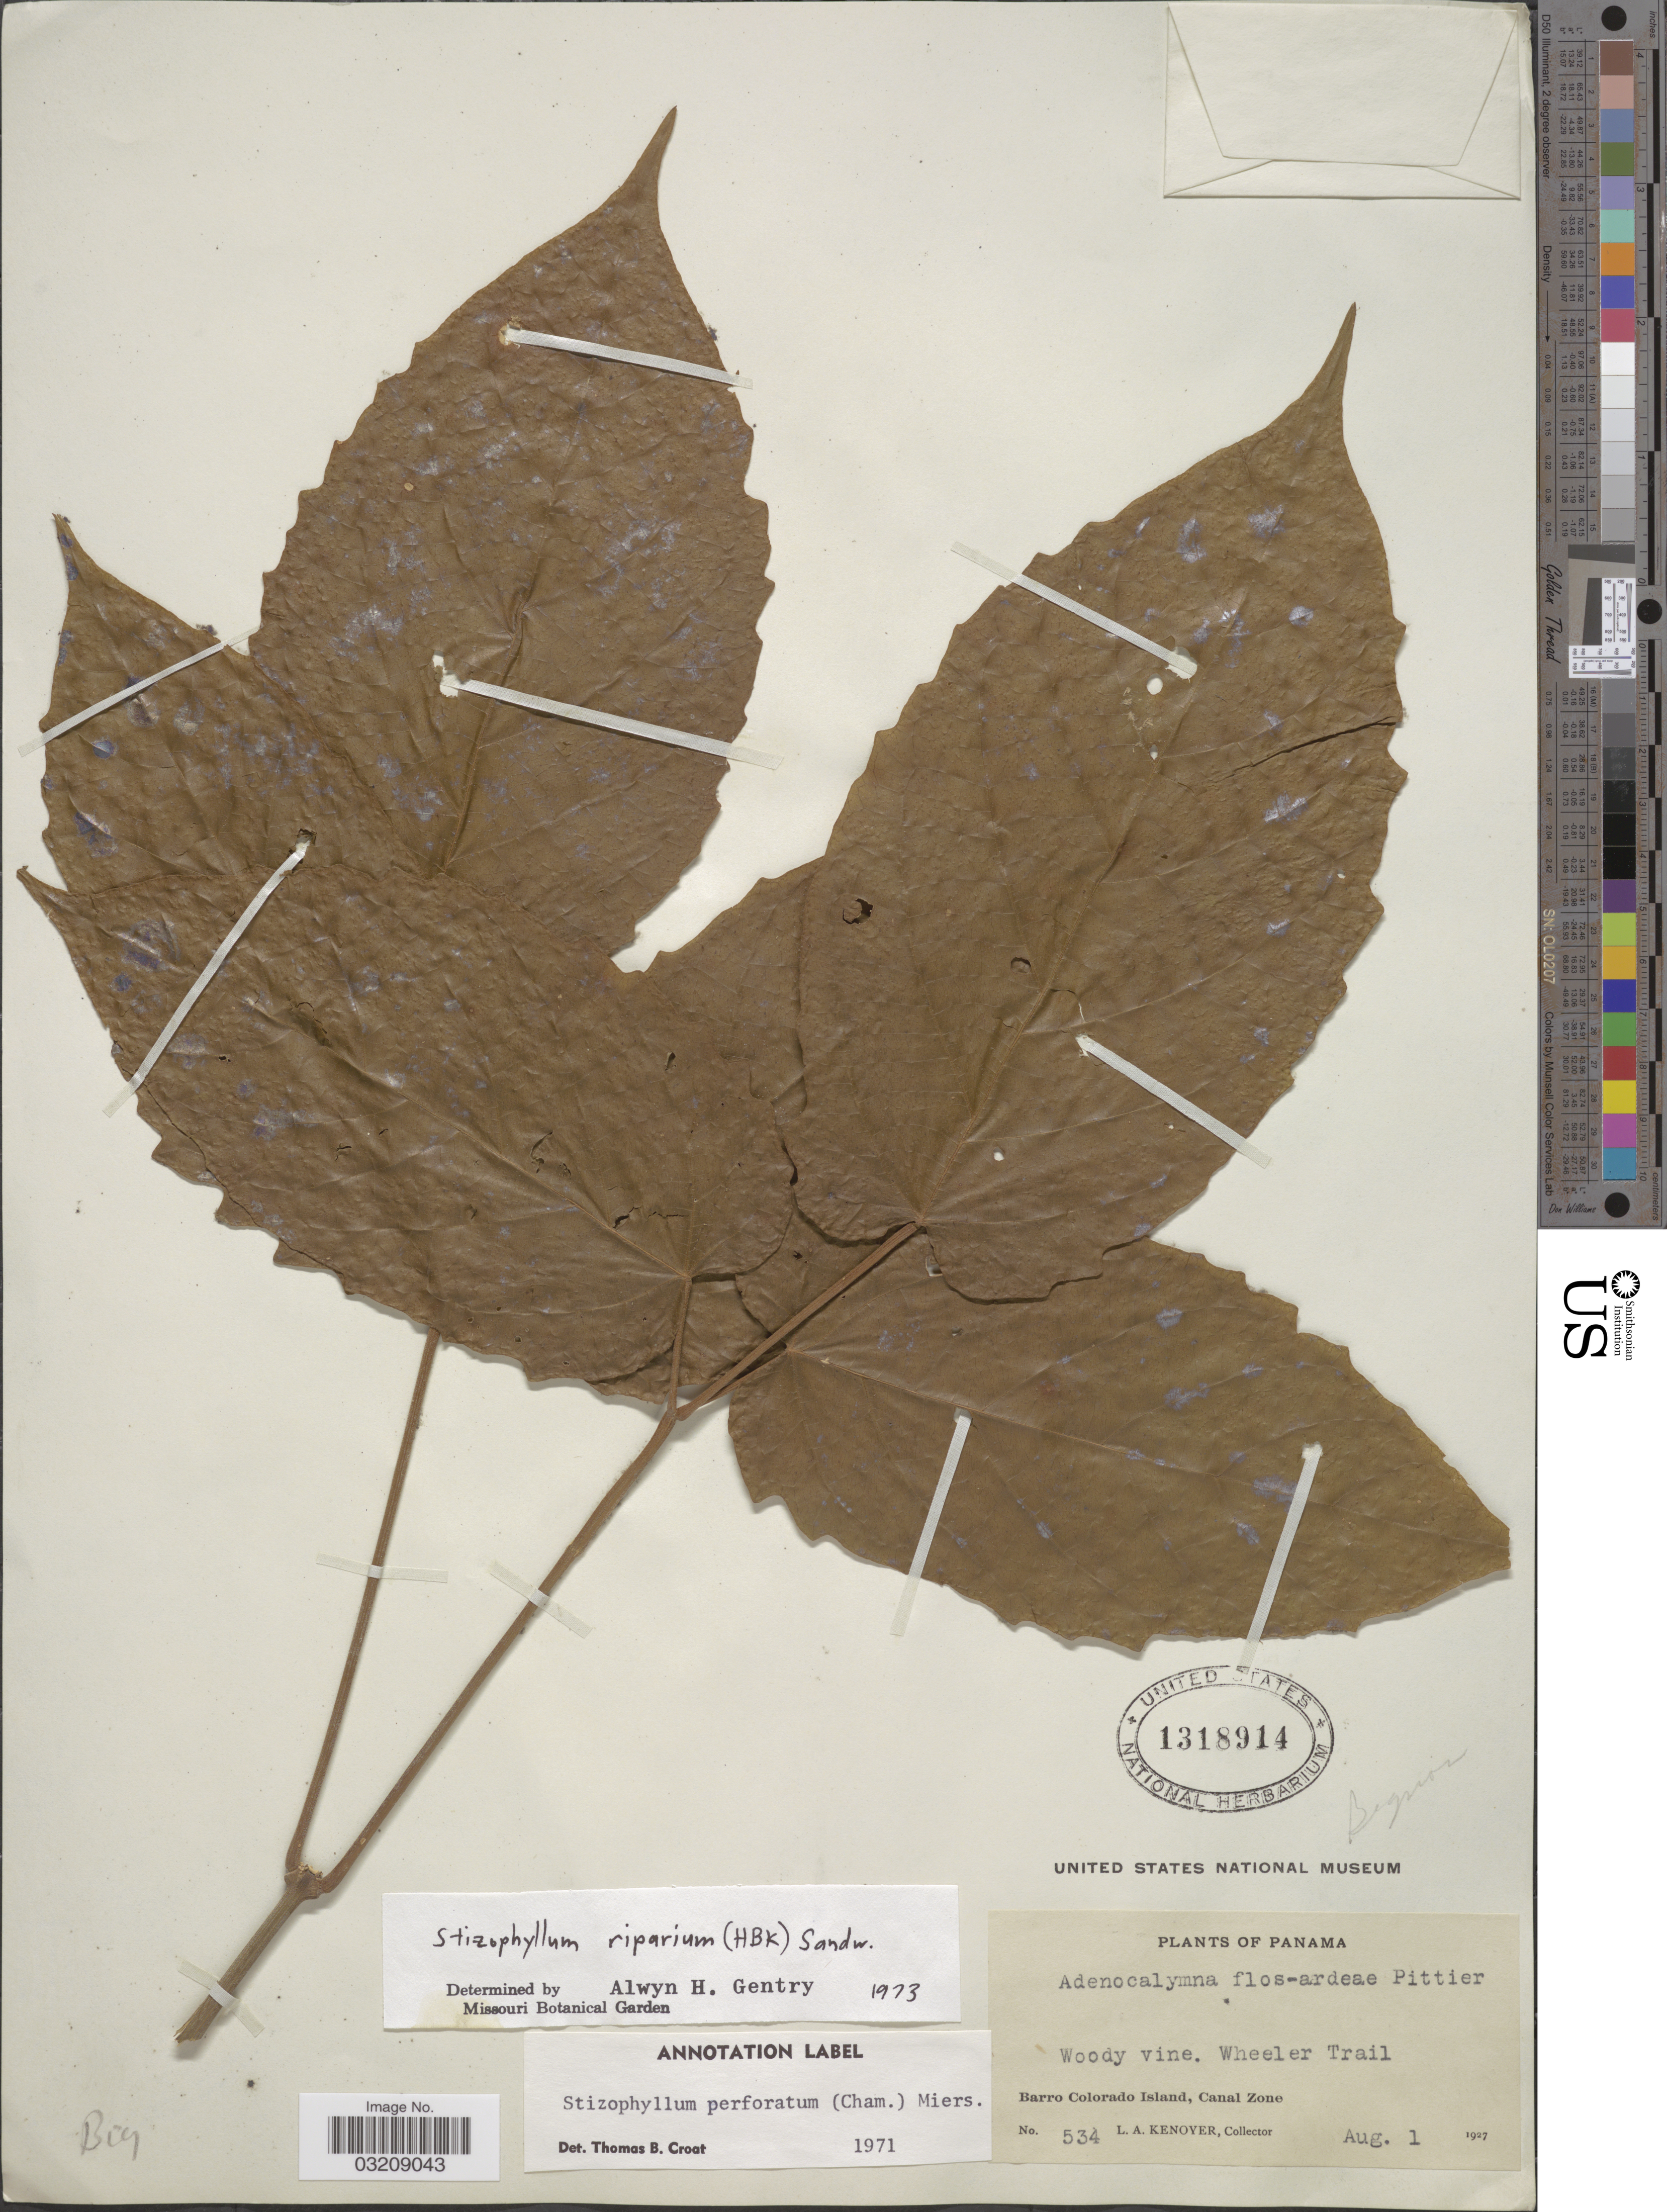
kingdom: Plantae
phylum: Tracheophyta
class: Magnoliopsida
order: Lamiales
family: Bignoniaceae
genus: Stizophyllum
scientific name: Stizophyllum riparium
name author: (Kunth) Sandwith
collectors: L. A. Kenoyer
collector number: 534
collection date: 1927-08-01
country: Panama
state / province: Panamá Oeste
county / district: Canal Zone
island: Barro Colorado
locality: Wheeler Trail. Barro Colorado Island, Canal Zone.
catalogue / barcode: US 1318914